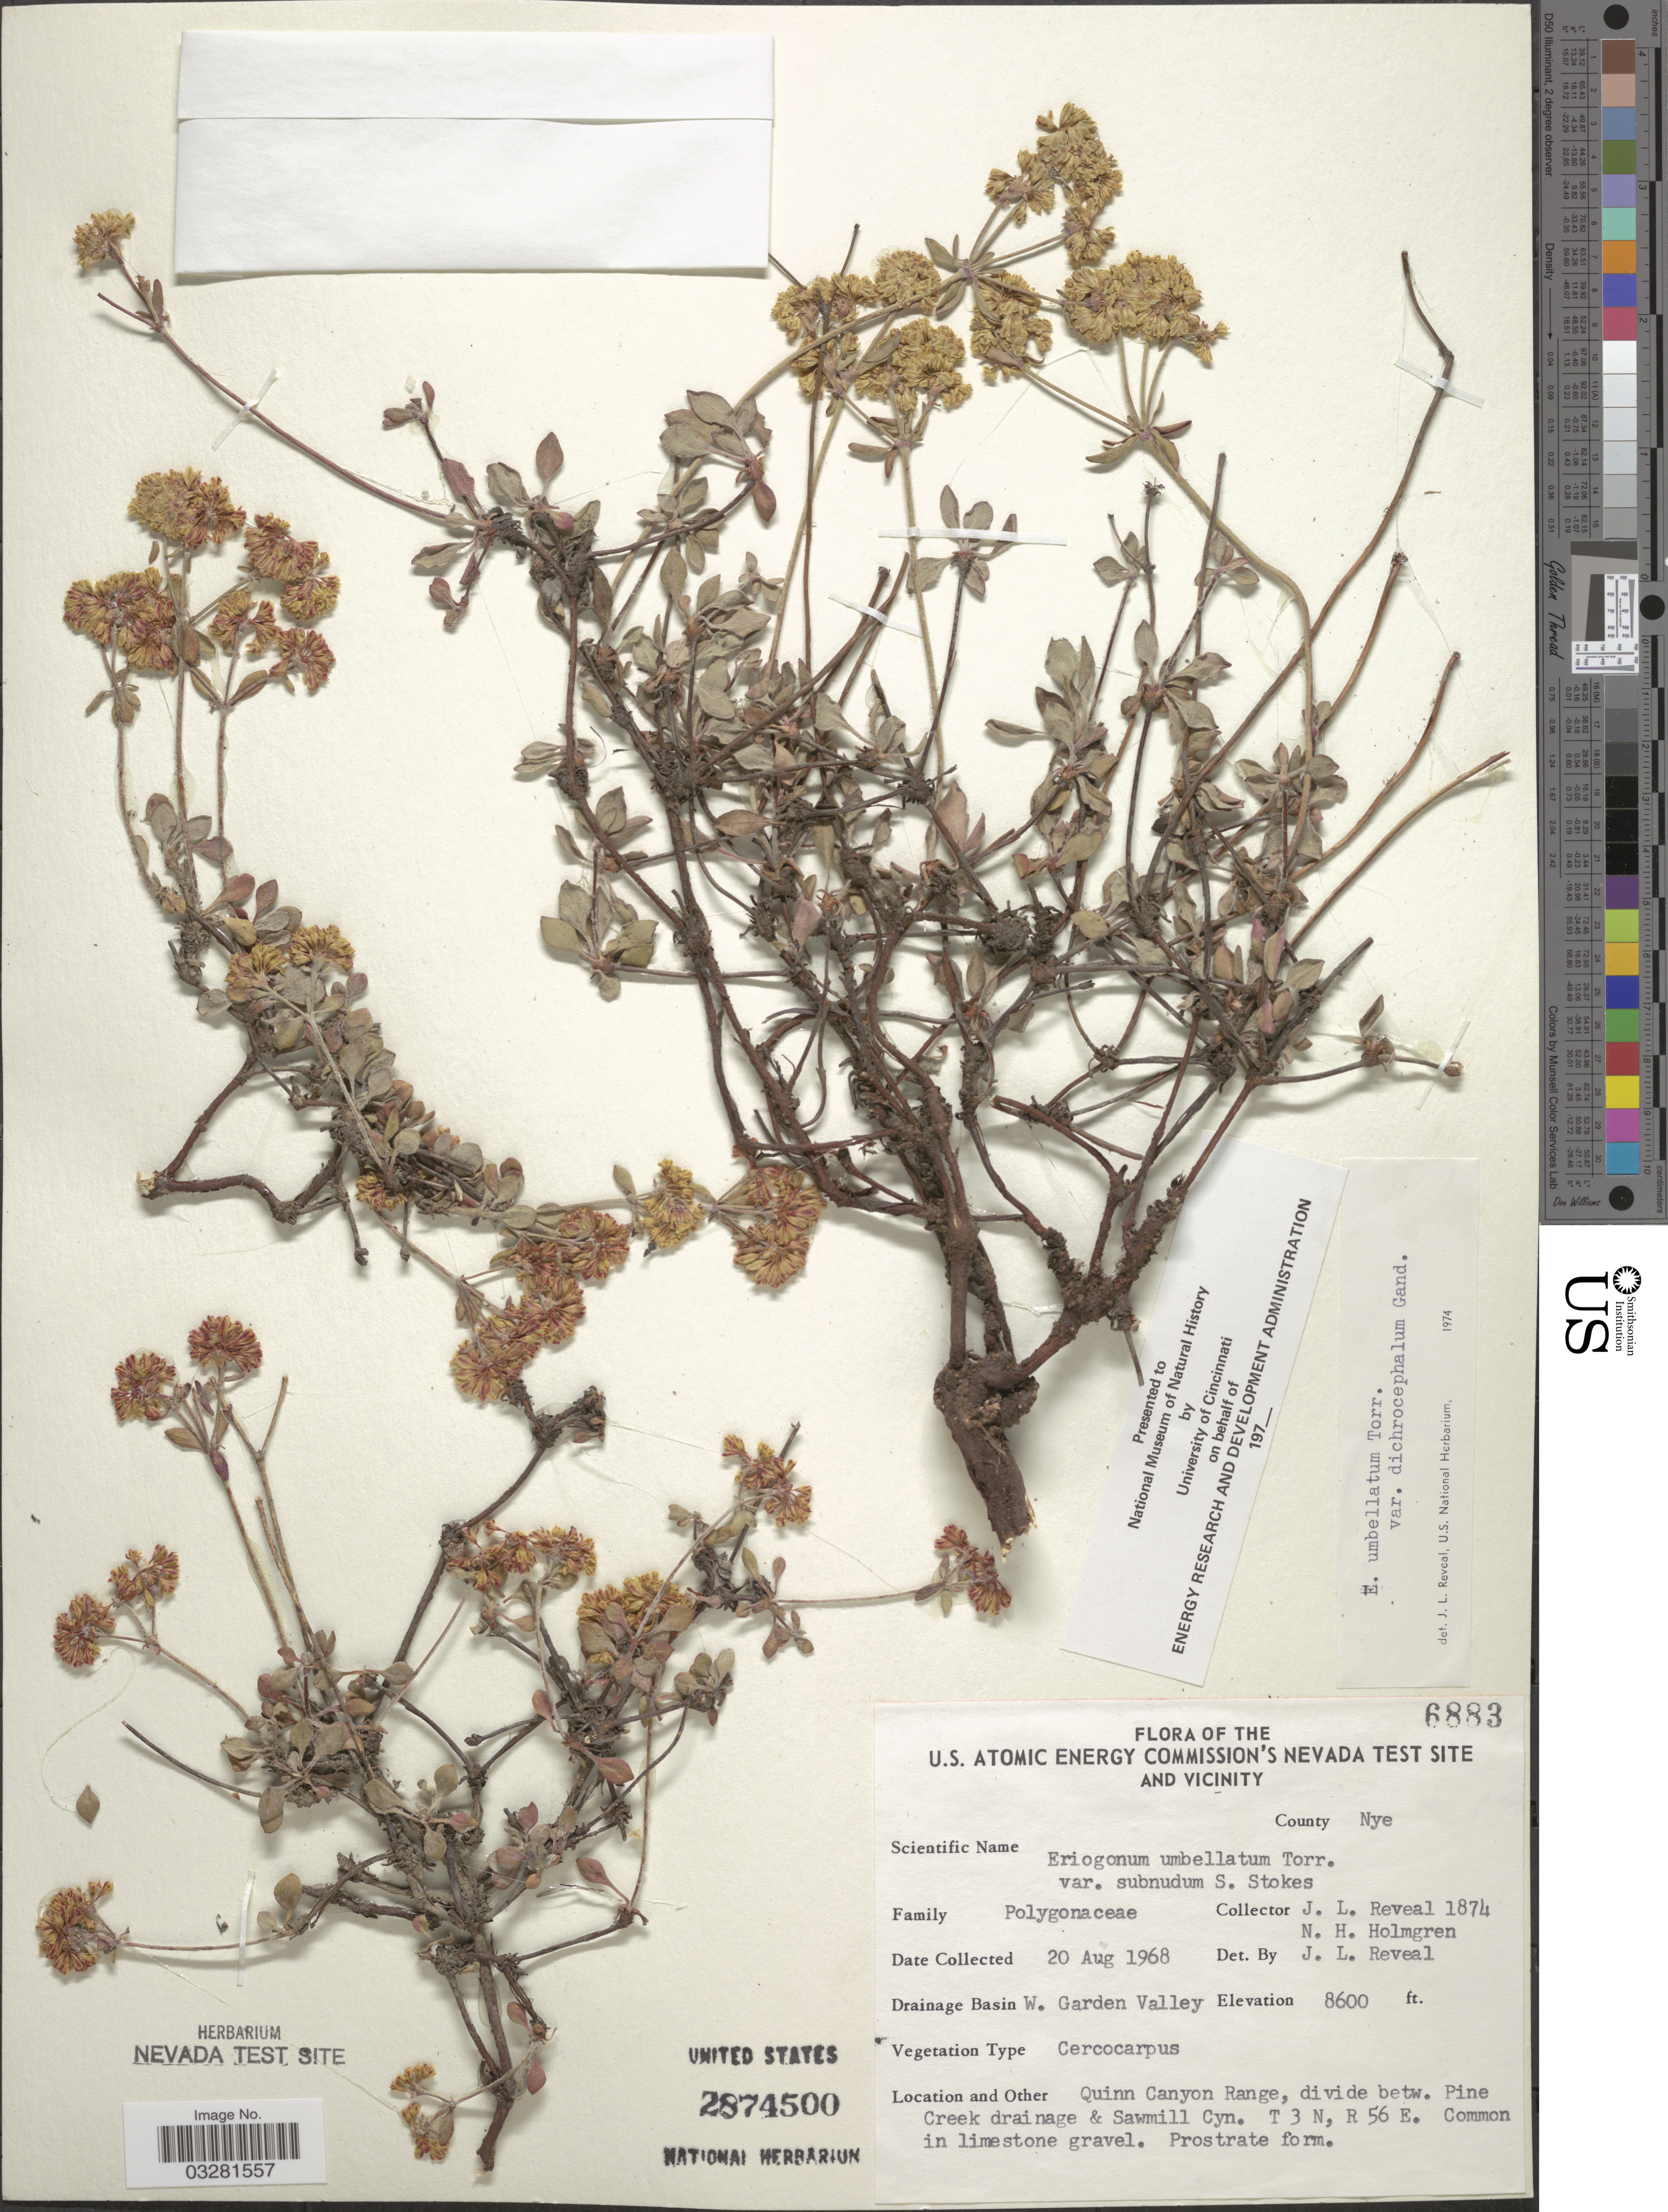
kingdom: Plantae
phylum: Tracheophyta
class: Magnoliopsida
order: Caryophyllales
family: Polygonaceae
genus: Eriogonum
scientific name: Eriogonum umbellatum var. dichrocephalum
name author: Gand.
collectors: J. L. Reveal & N. H. Holmgren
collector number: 1874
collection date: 1968-08-20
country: United States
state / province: Nevada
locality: U. S. Atomic Energy Commission's Nevada Test Site and Vicinity. County Nye. Drainage Basin W. Garden Valley. Quinn Canyon Range, divide betw. Pine Creek drainage & Sawmill Cyn. T3N, R56E.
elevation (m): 2621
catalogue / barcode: US 2874500